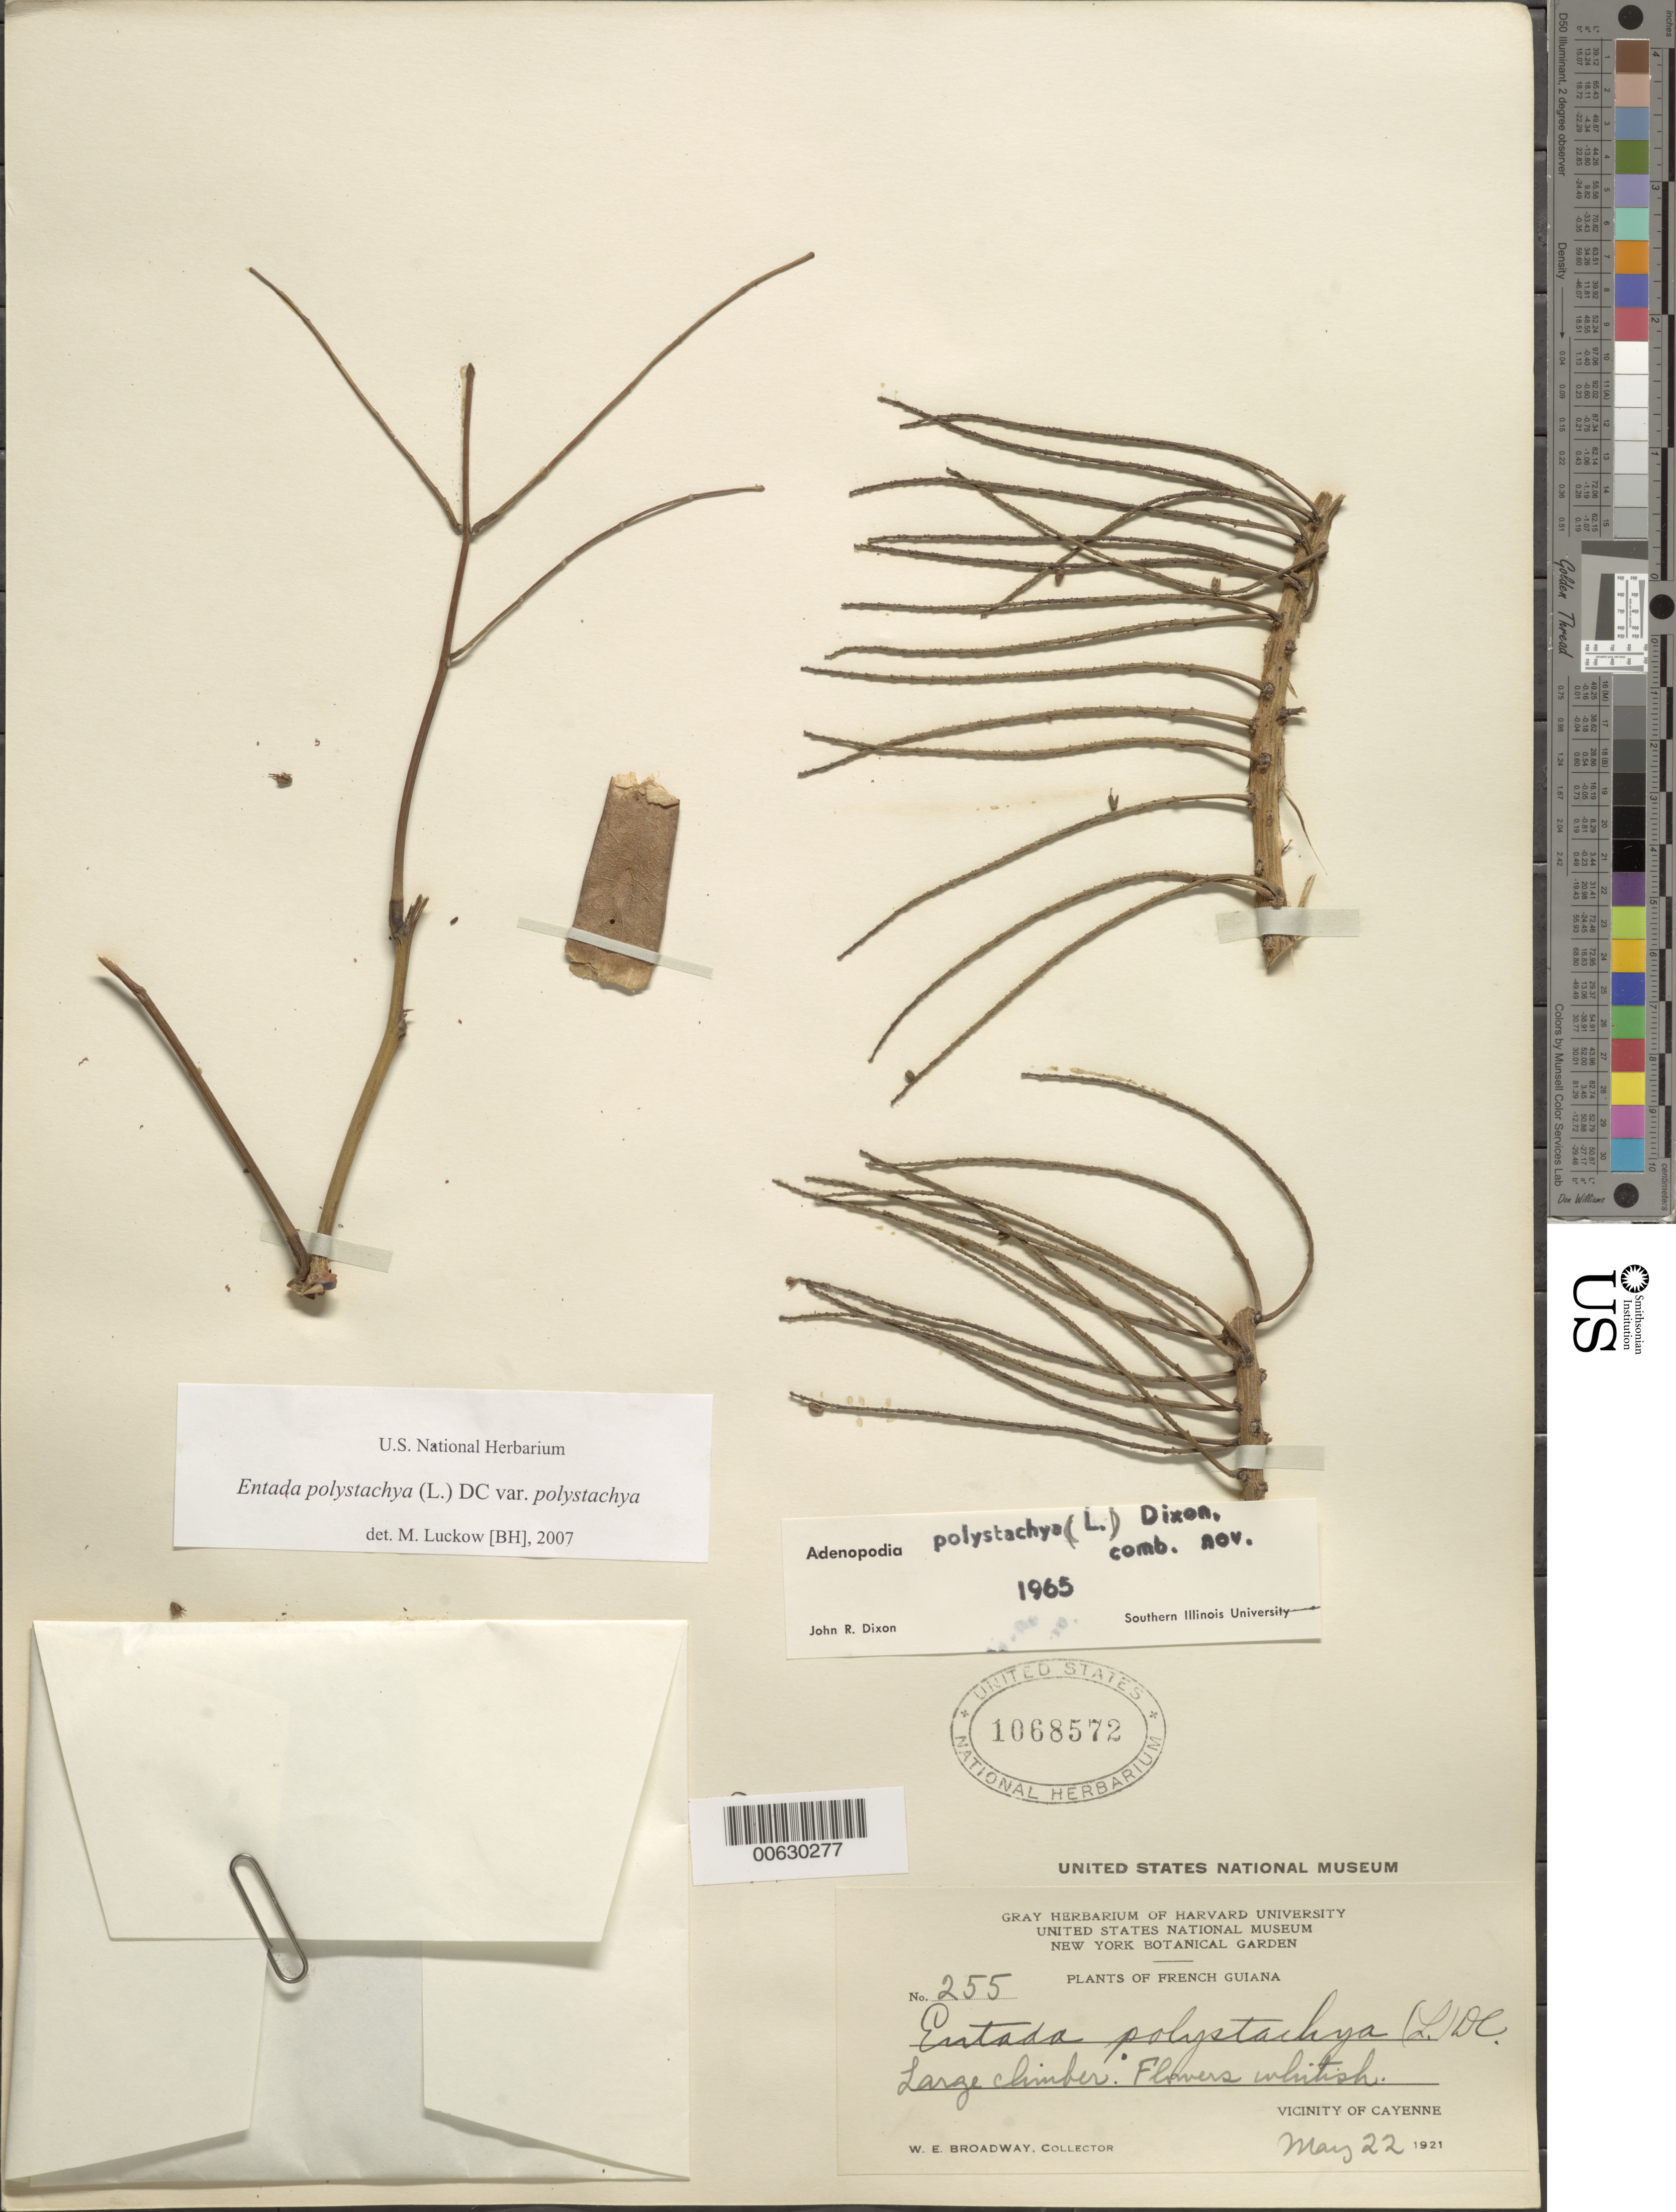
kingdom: Plantae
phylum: Tracheophyta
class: Magnoliopsida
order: Fabales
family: Fabaceae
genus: Entada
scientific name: Entada polystachya var. polystachya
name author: (L.) DC.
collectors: W. E. Broadway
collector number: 255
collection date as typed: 22-May-21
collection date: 1921-05-22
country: French Guiana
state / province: Cayenne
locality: Cayenne, vic.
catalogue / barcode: US 1068572